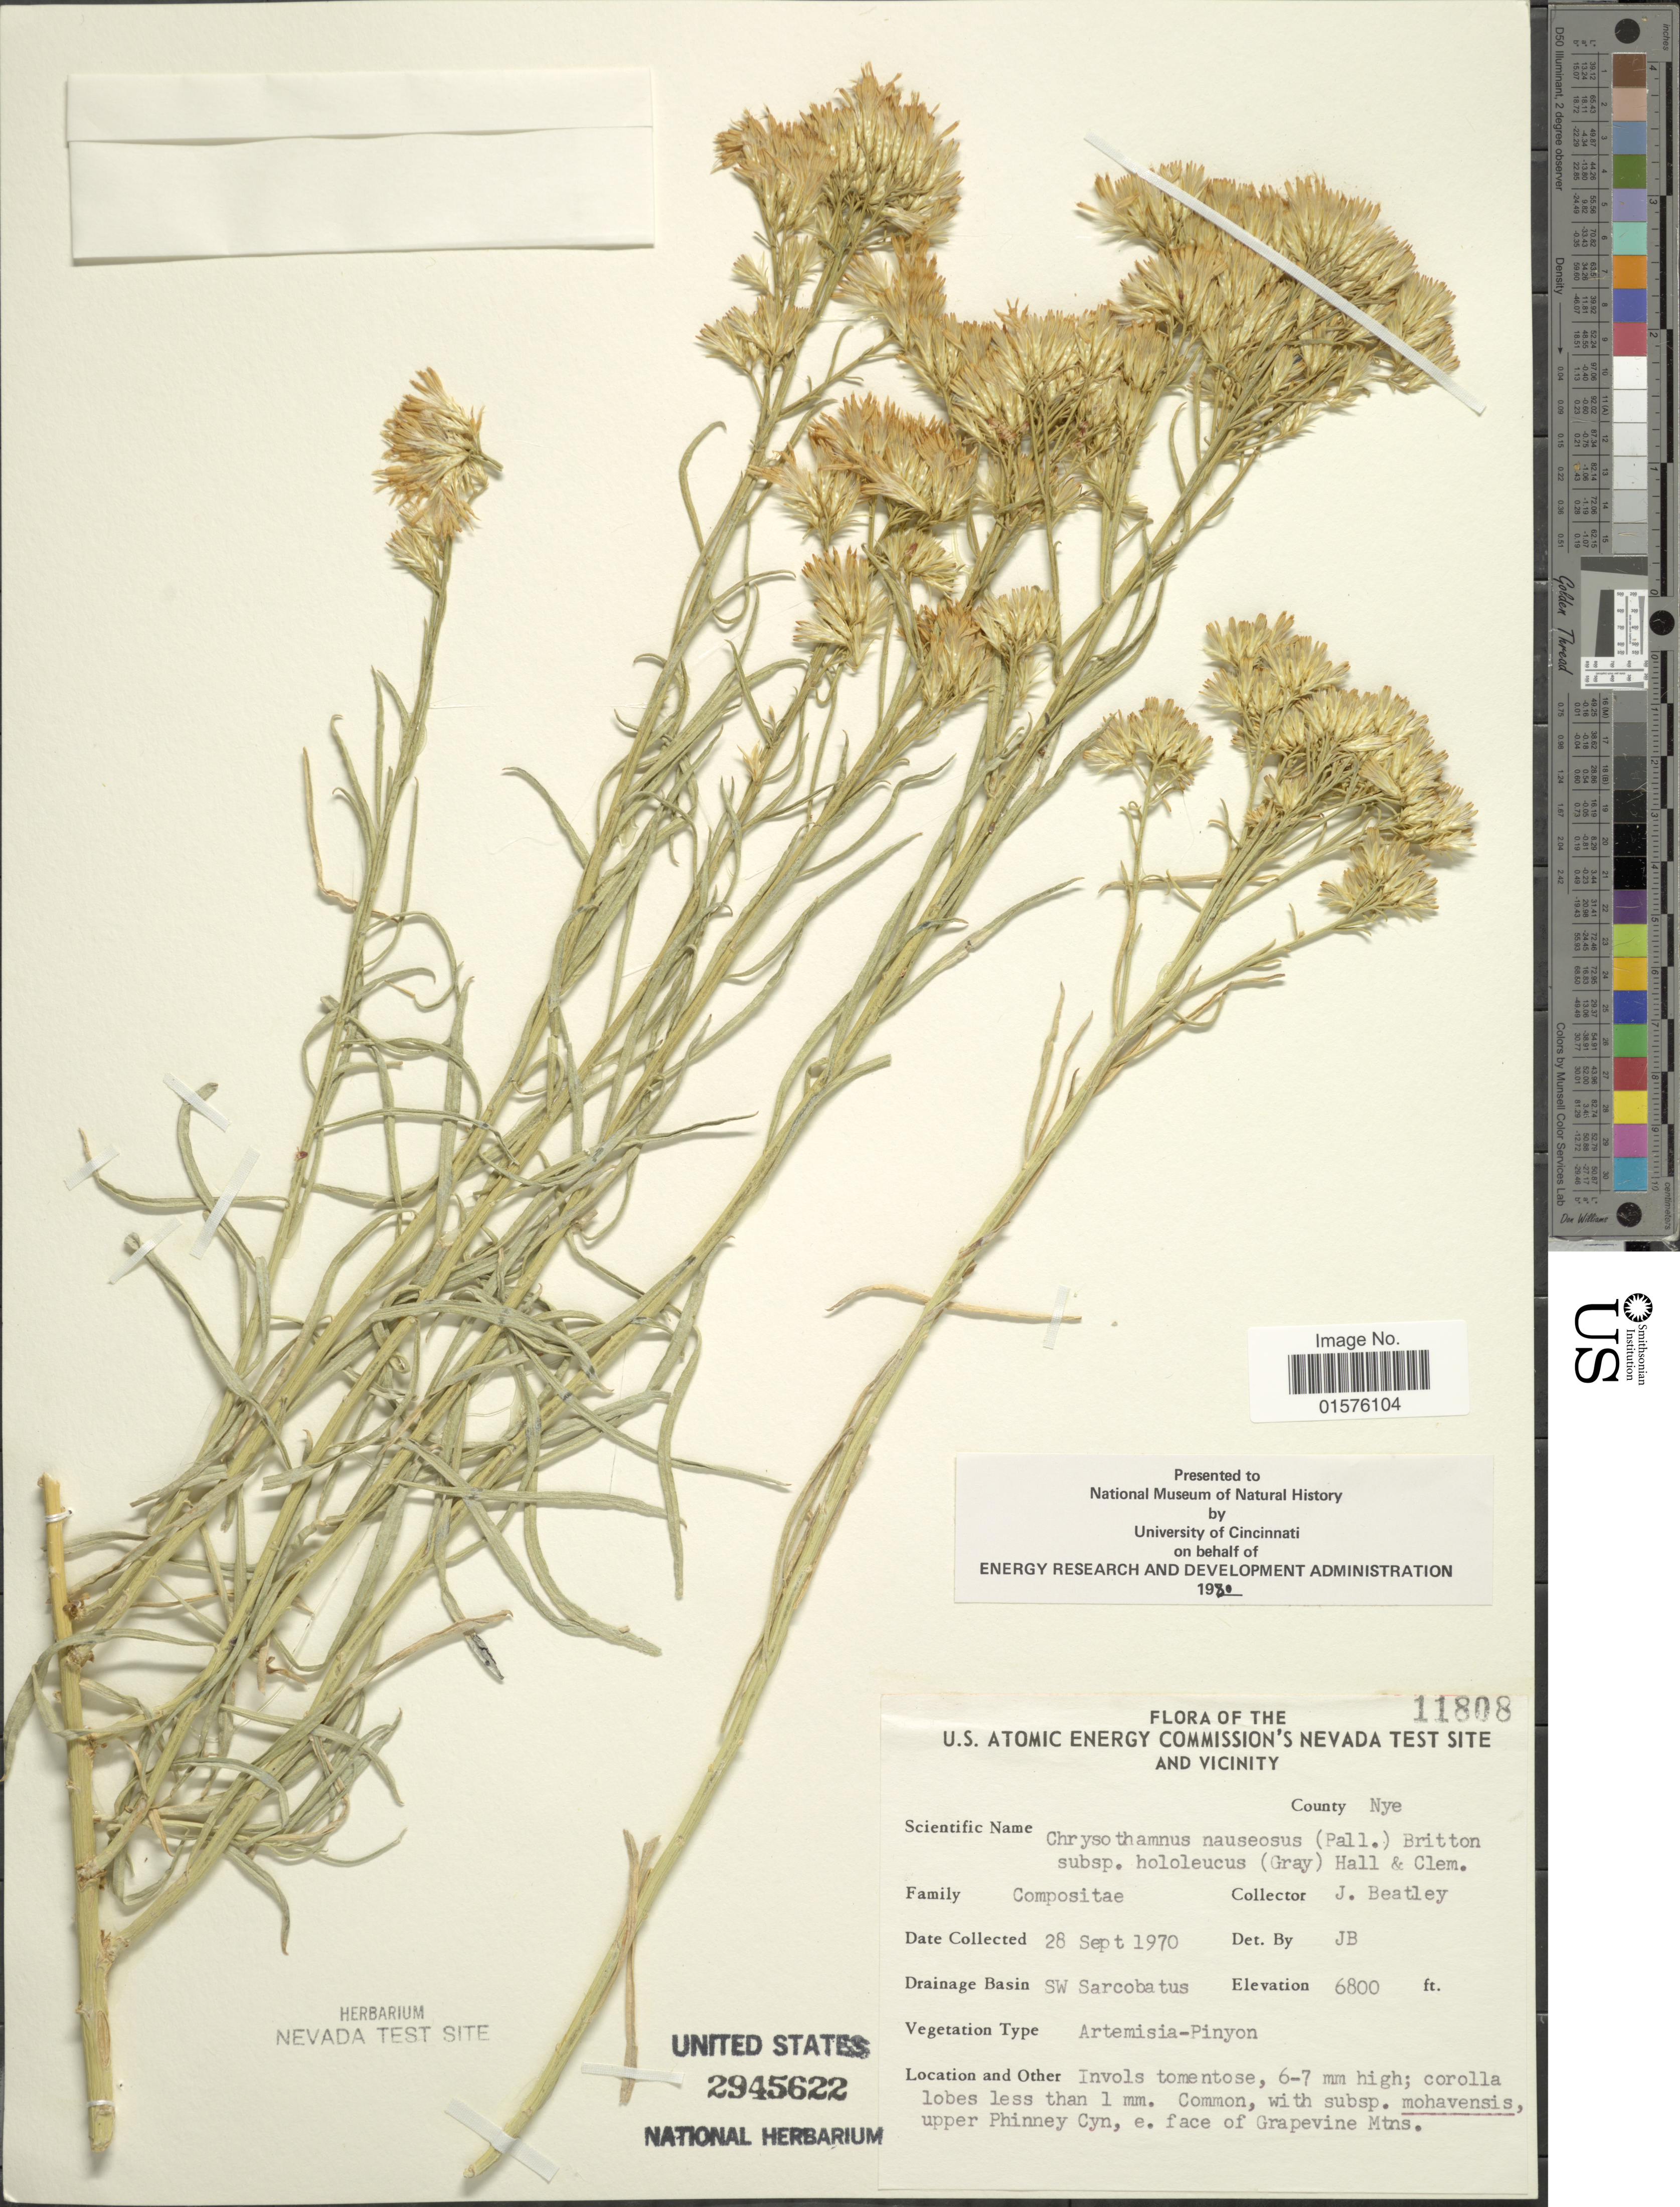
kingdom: Plantae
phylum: Tracheophyta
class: Magnoliopsida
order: Asterales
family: Asteraceae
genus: Ericameria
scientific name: Ericameria nauseosa var. hololeuca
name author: (A. Gray) G.L. Nesom & G.I. Baird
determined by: Urbatsch, Lowell E., Curator (LSU), Louisiana State University (UNITED STATES)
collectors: J. C. Beatley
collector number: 11808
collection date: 1970-09-28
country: United States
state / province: Nevada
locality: The U.S. Atomic Energy Commision's Nevada test site and vicinity, County: Nye, upper Phinney Cyn, e. face of Grapenvine Mtns. Drainage Basin: SW Sarcobatus.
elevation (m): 2073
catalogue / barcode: US 2945622